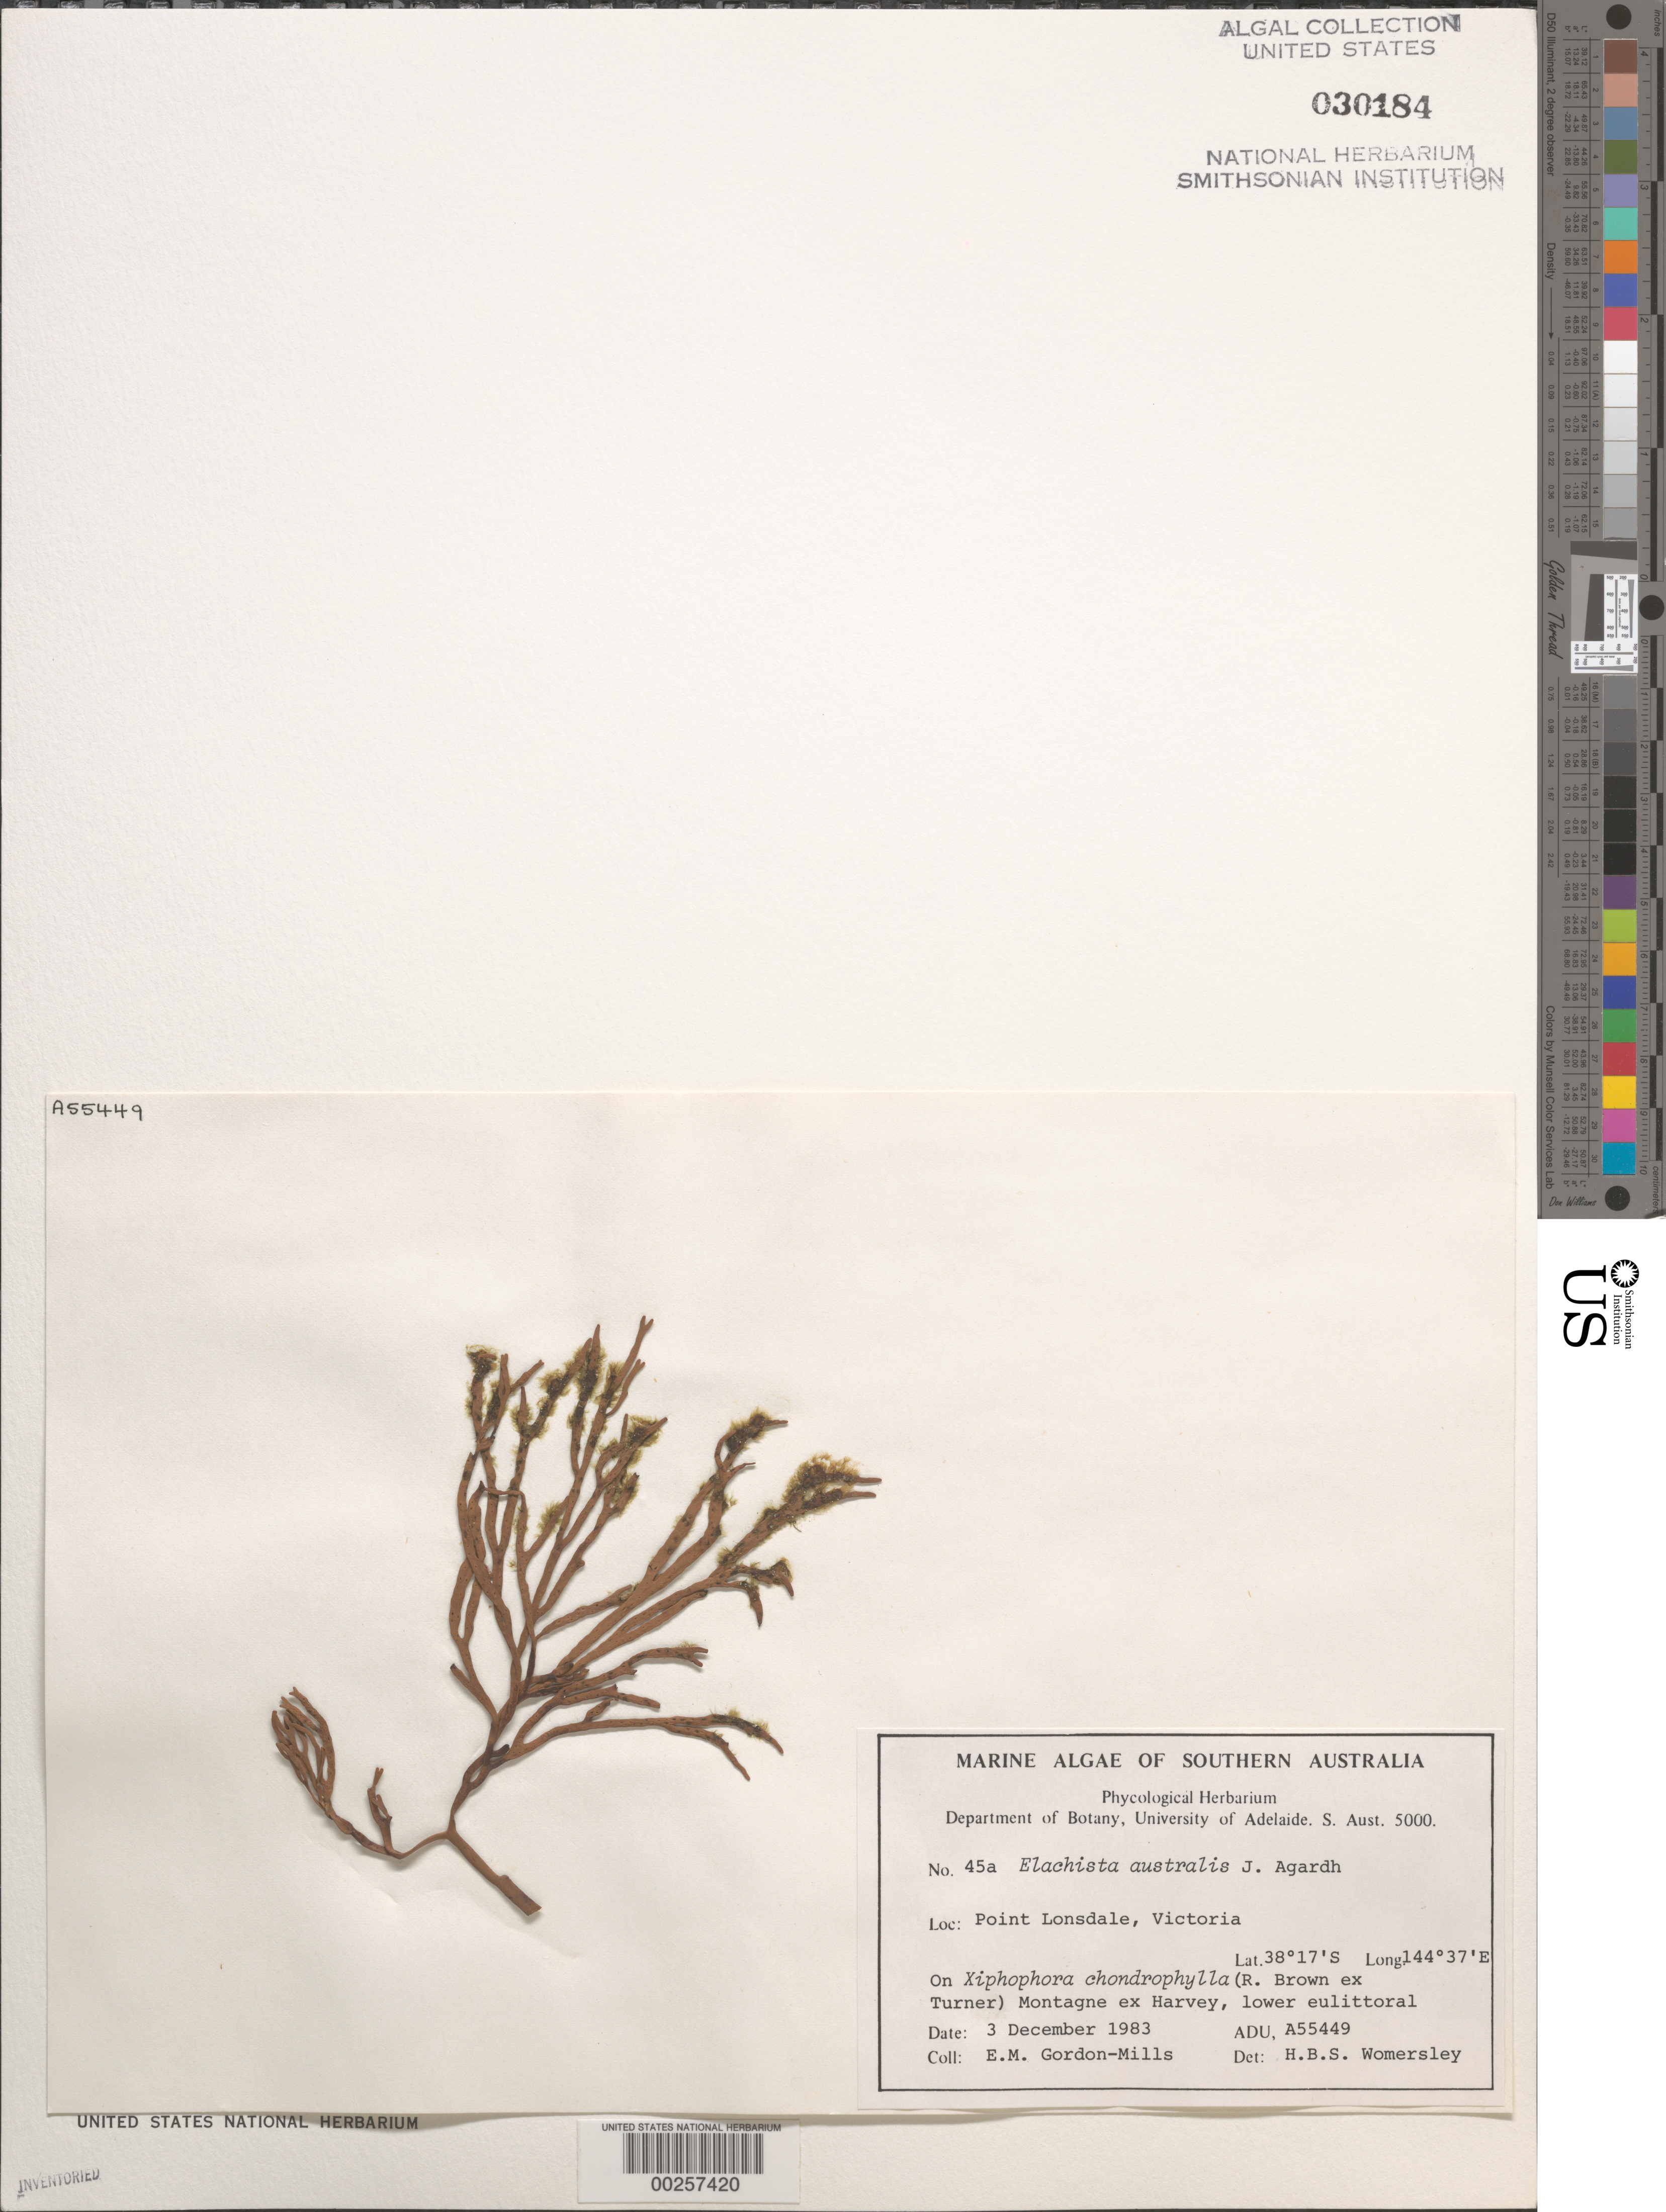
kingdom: Chromista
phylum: Ochrophyta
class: Phaeophyceae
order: Ectocarpales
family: Chordariaceae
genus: Elachista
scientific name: Elachista australis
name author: J. Agardh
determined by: Womersley, H. B. S.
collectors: E. M. Gordon-Mills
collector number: ADU A55449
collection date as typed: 03 Dec 1983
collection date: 1983-12-03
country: Australia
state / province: Victoria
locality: Point lonsdale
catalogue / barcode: US 30184